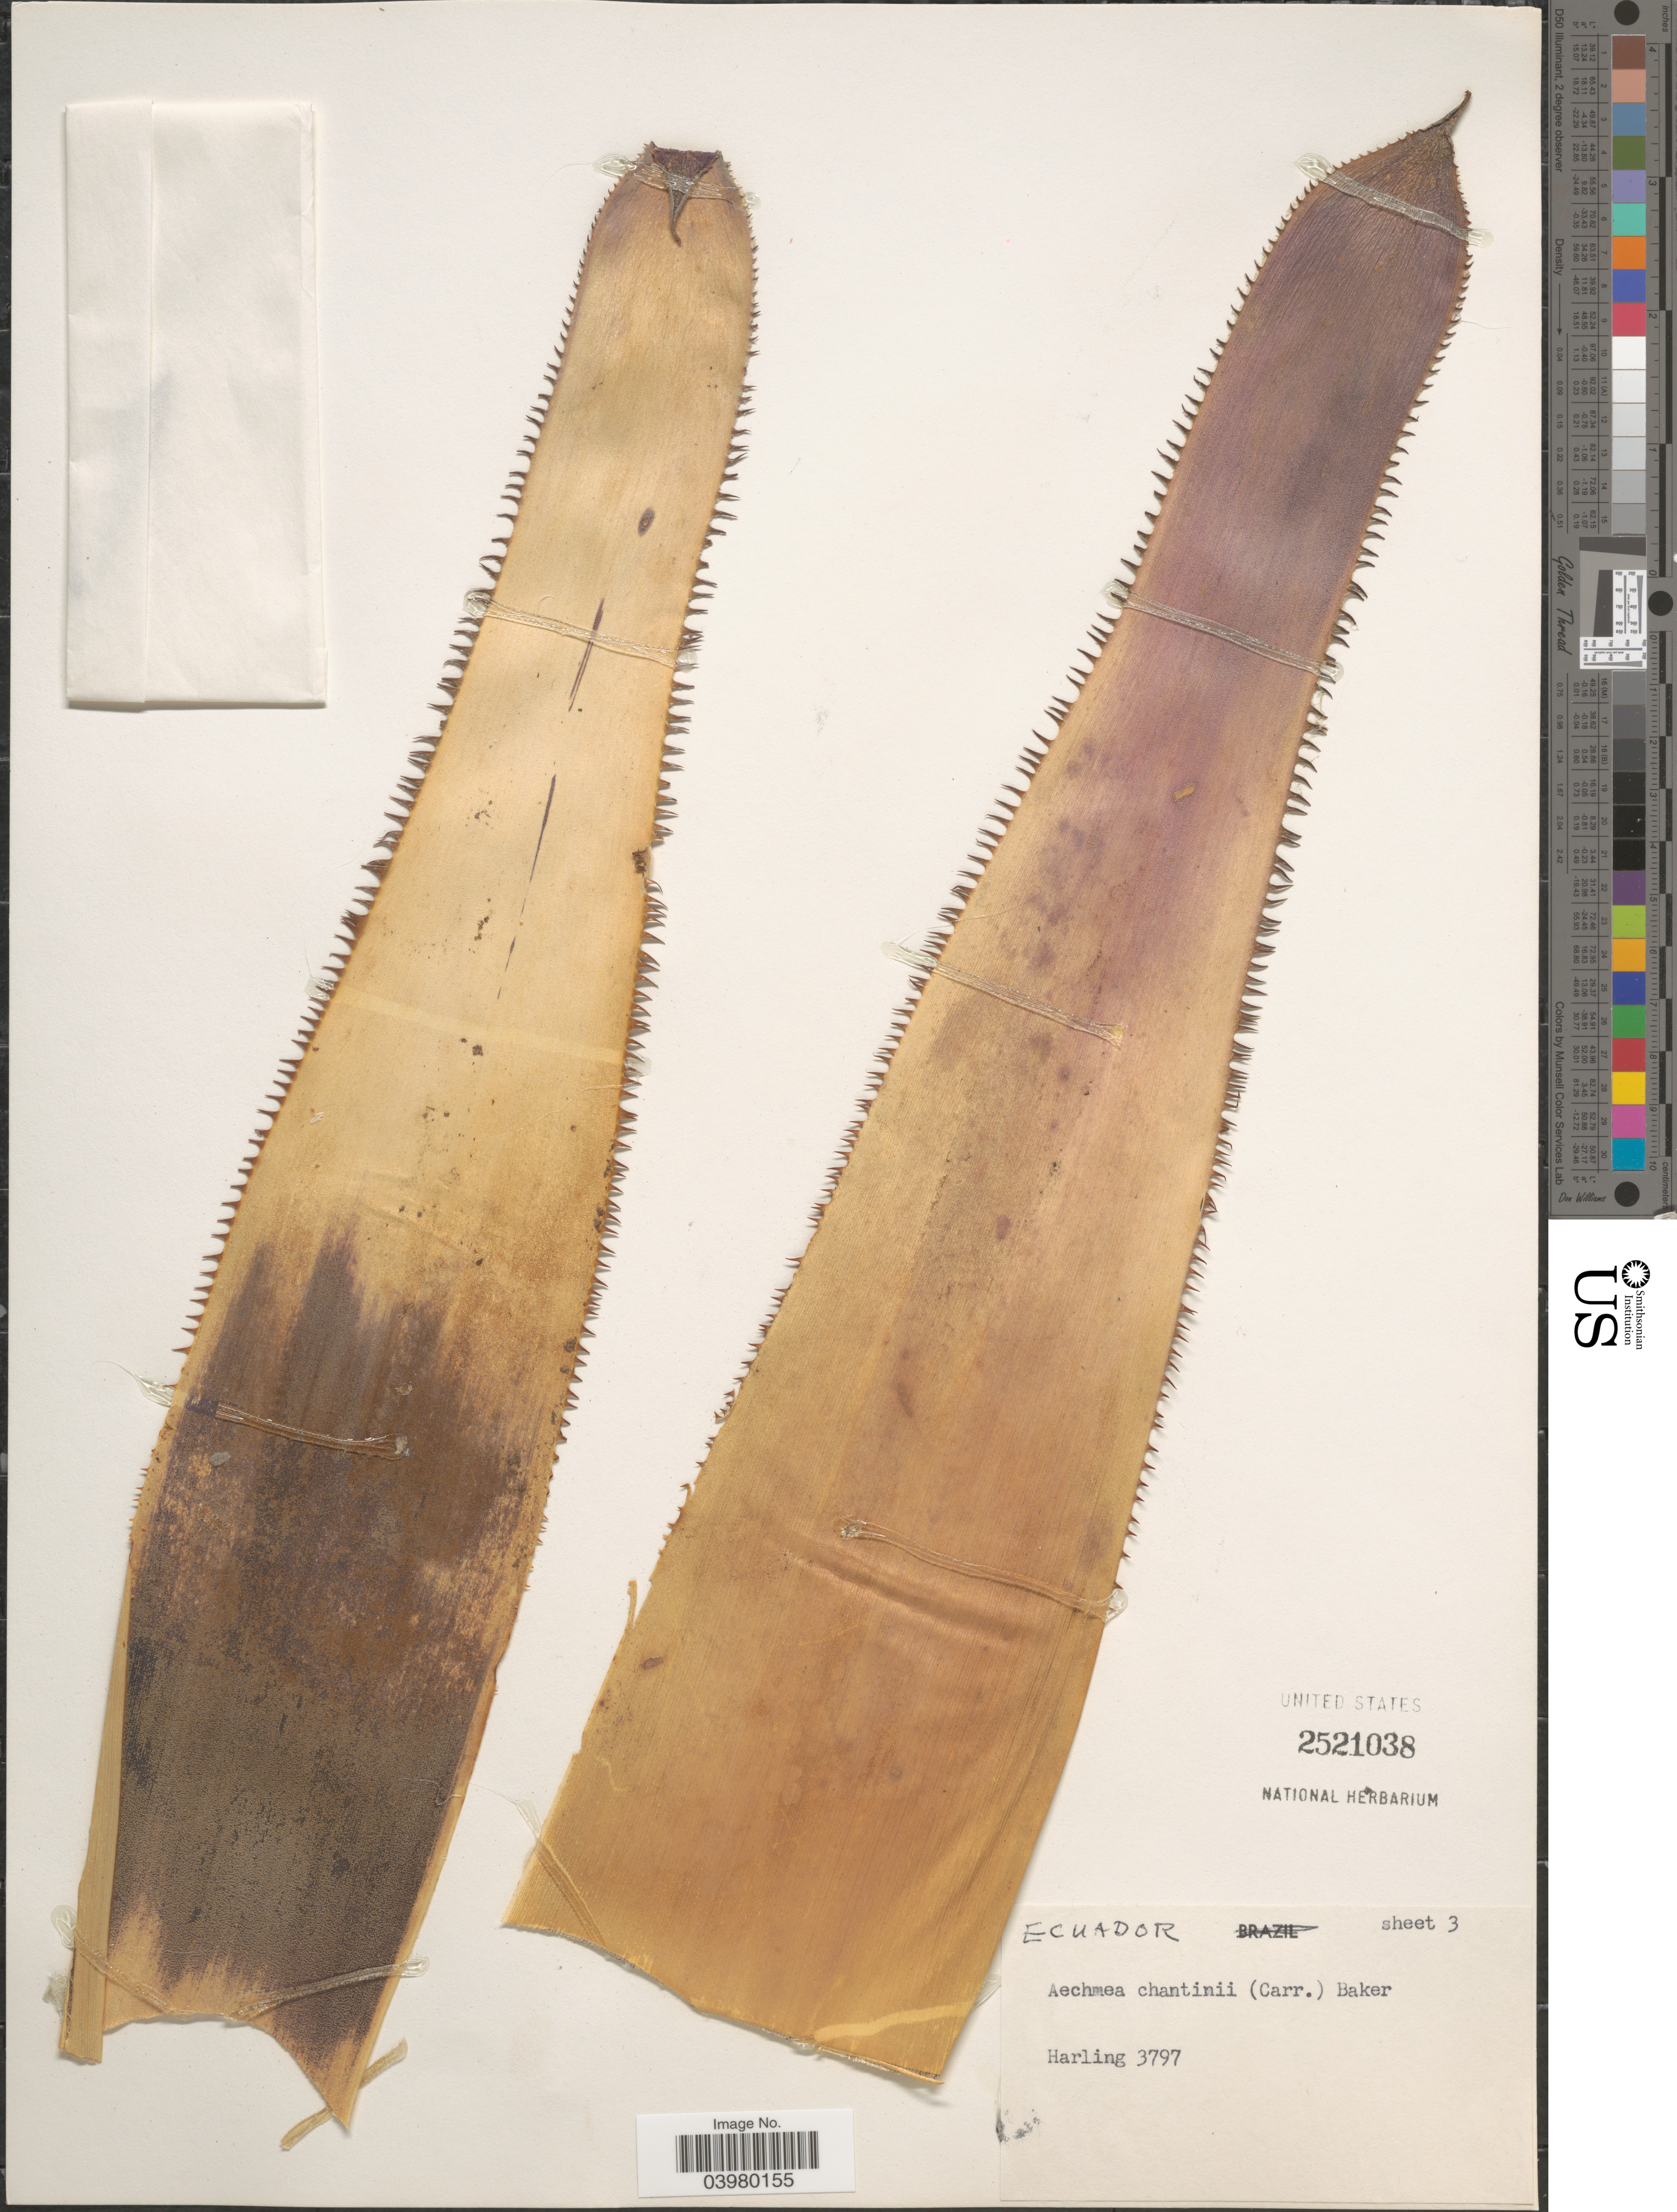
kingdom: Plantae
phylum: Tracheophyta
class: Liliopsida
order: Poales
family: Bromeliaceae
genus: Aechmea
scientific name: Aechmea retusa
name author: L.B. Sm.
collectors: G. Harling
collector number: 3797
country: Ecuador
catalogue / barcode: US 2521038